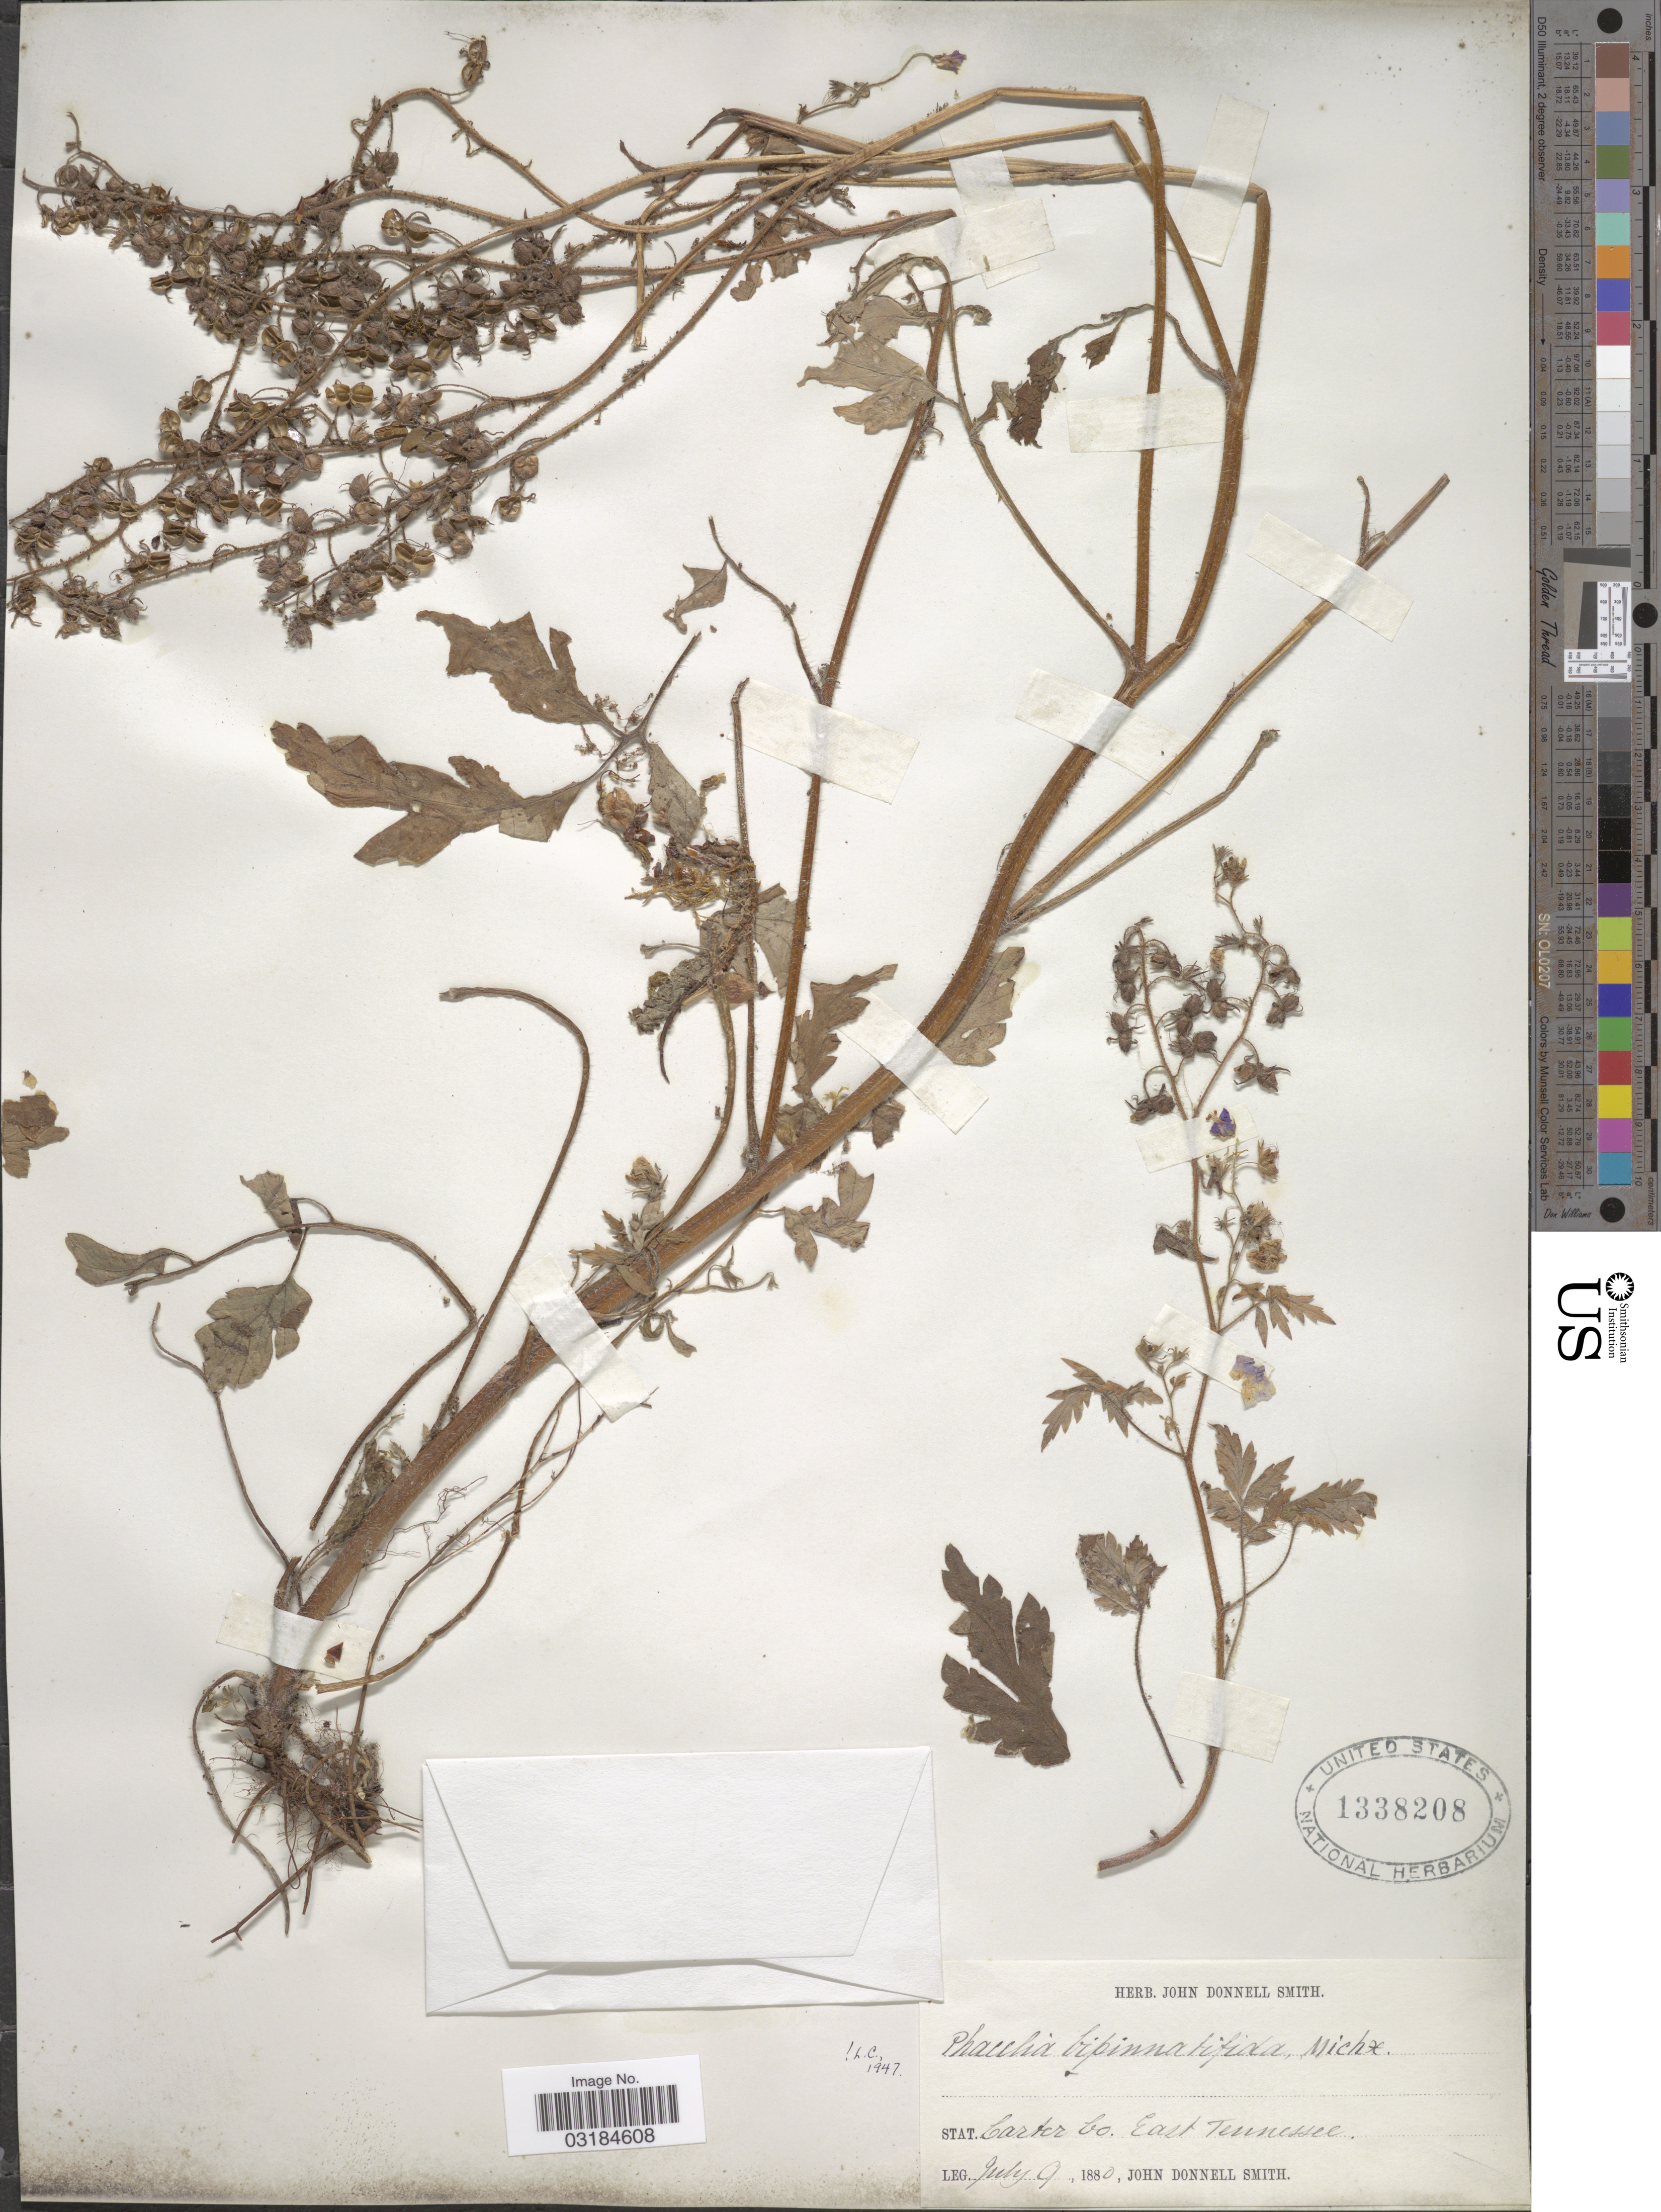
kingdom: Plantae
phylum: Tracheophyta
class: Magnoliopsida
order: Boraginales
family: Hydrophyllaceae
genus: Phacelia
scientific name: Phacelia bipinnatifida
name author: (Atwood) Michx.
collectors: J. Donnell Smith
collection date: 1880-07-09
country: United States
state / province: Tennessee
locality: Carter Co. East Tennessee.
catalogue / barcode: US 1338208